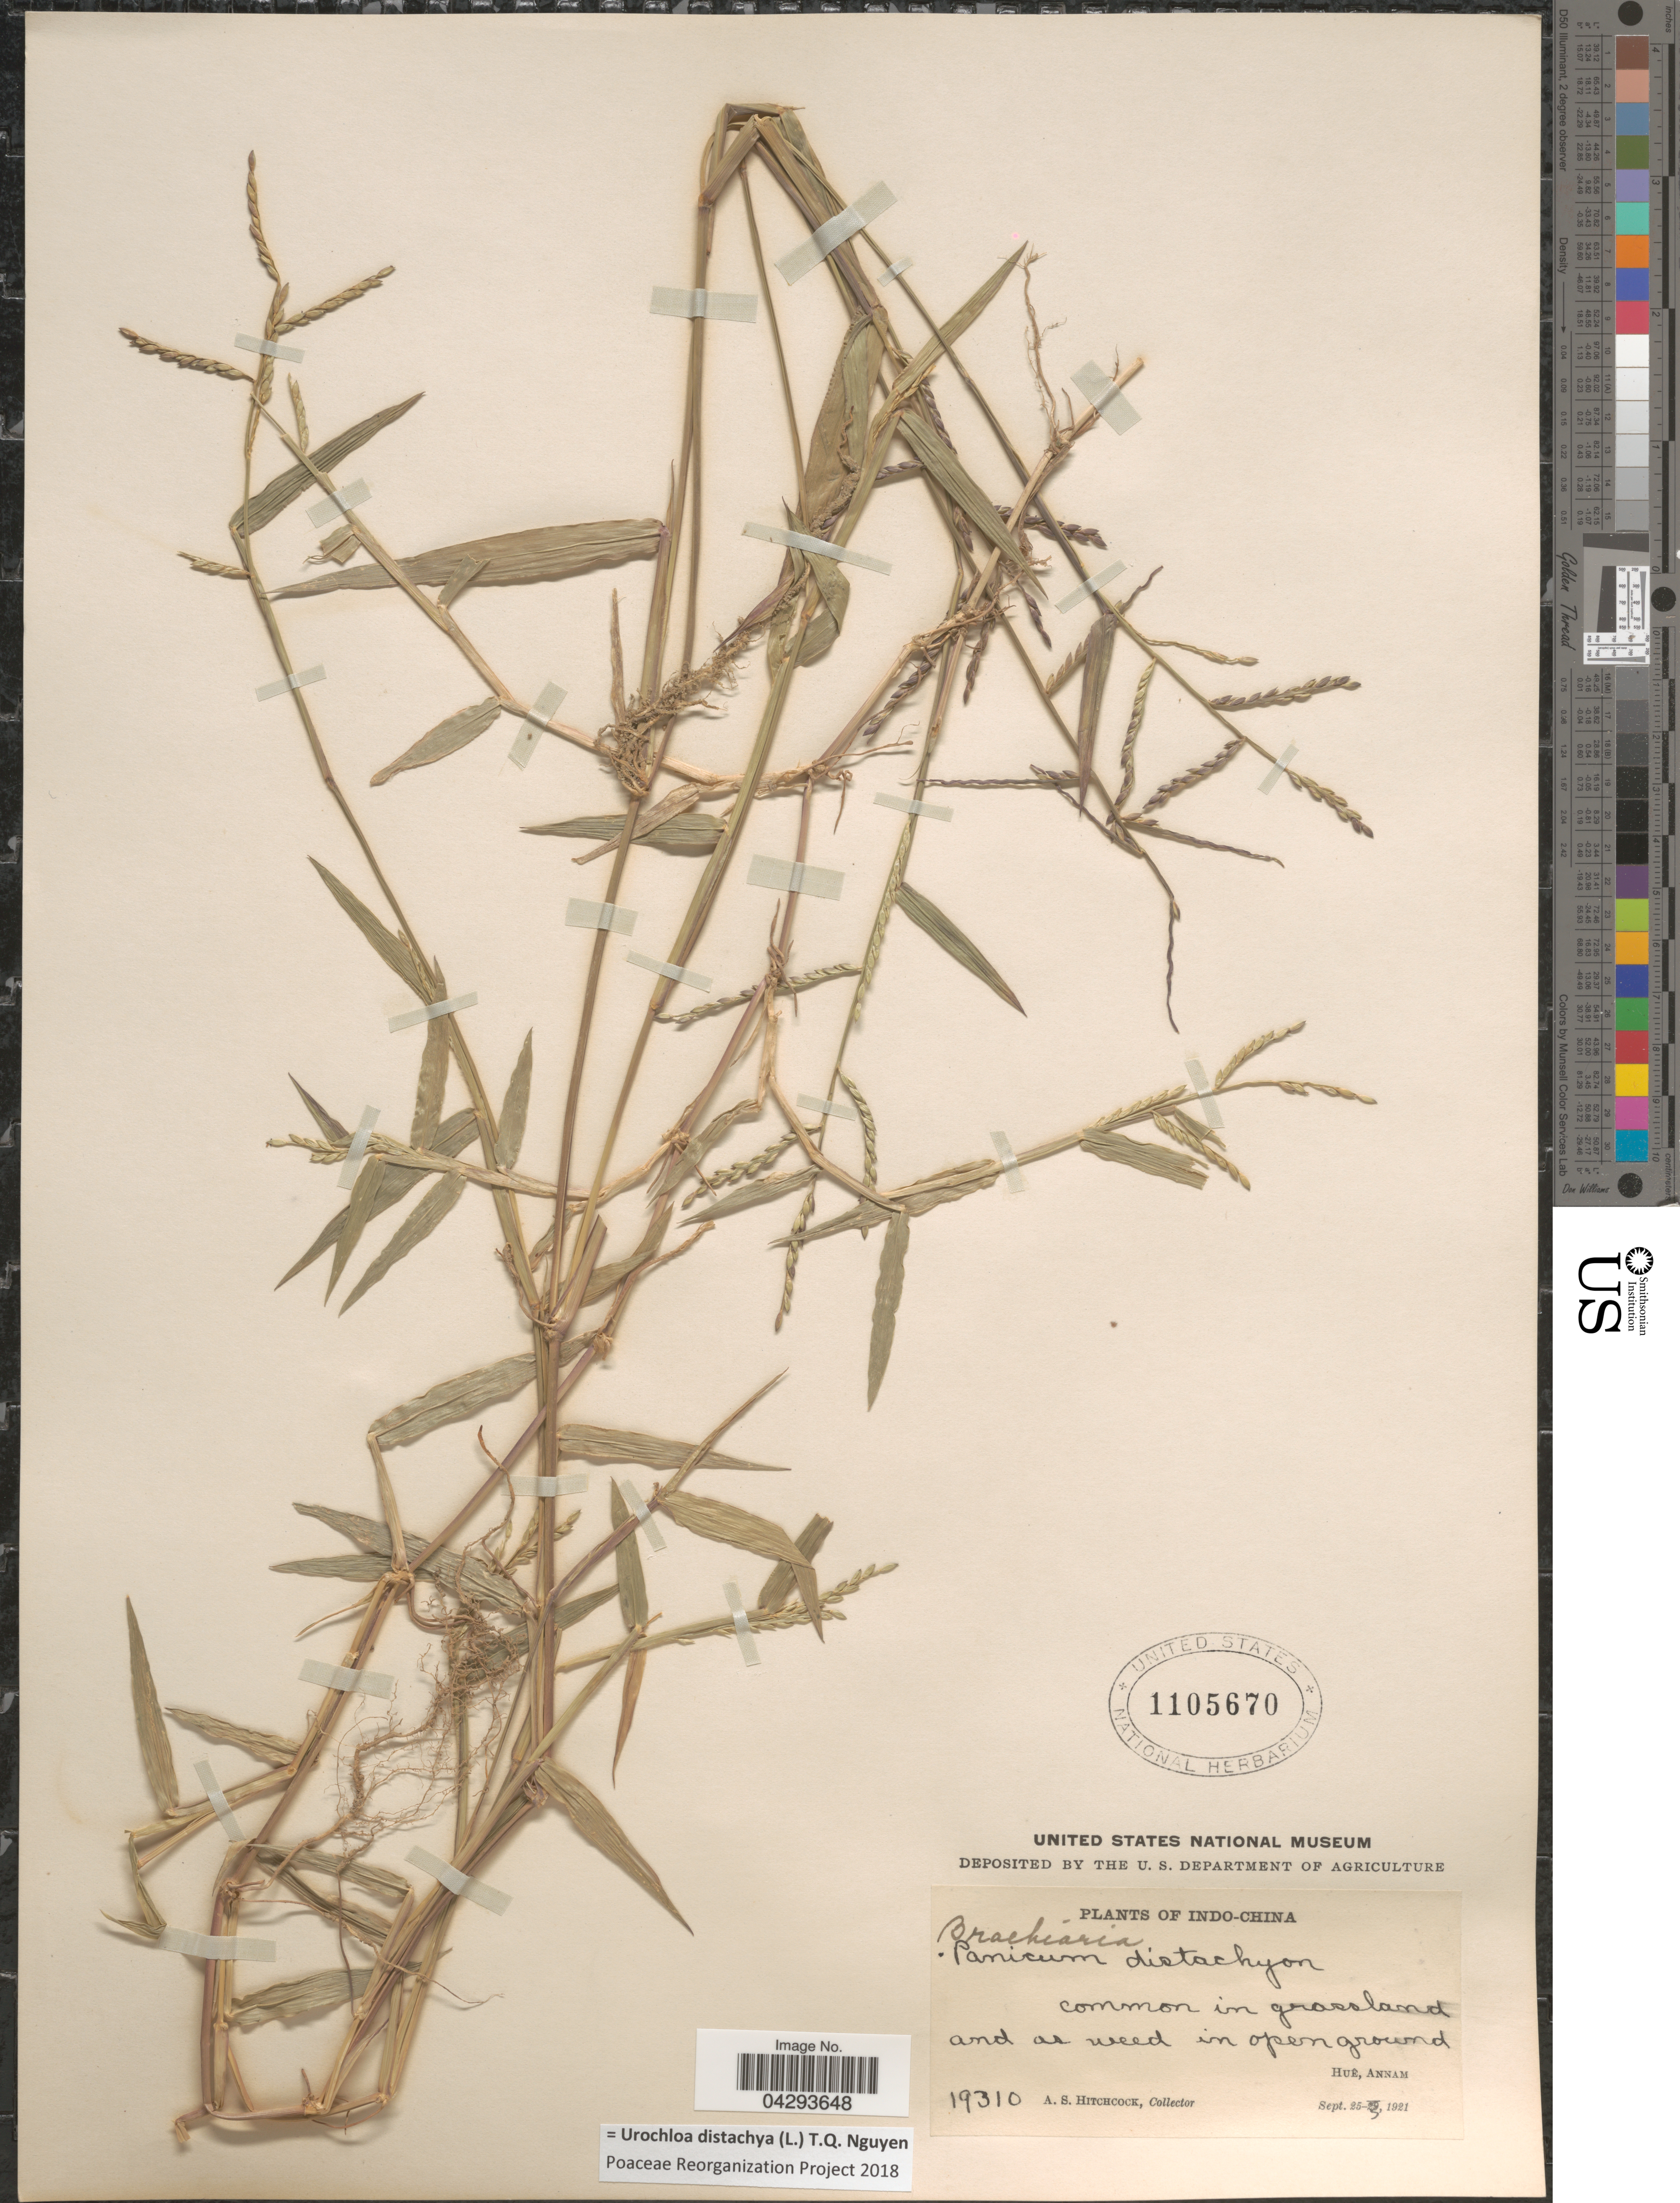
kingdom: Plantae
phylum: Tracheophyta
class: Liliopsida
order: Poales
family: Poaceae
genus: Urochloa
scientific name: Urochloa distachya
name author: (L.) T.Q. Nguyen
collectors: A. S. Hitchcock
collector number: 19310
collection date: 1921-09-25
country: Vietnam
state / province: Thua Thien-Hue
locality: Huê, Annam.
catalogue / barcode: US 1105670